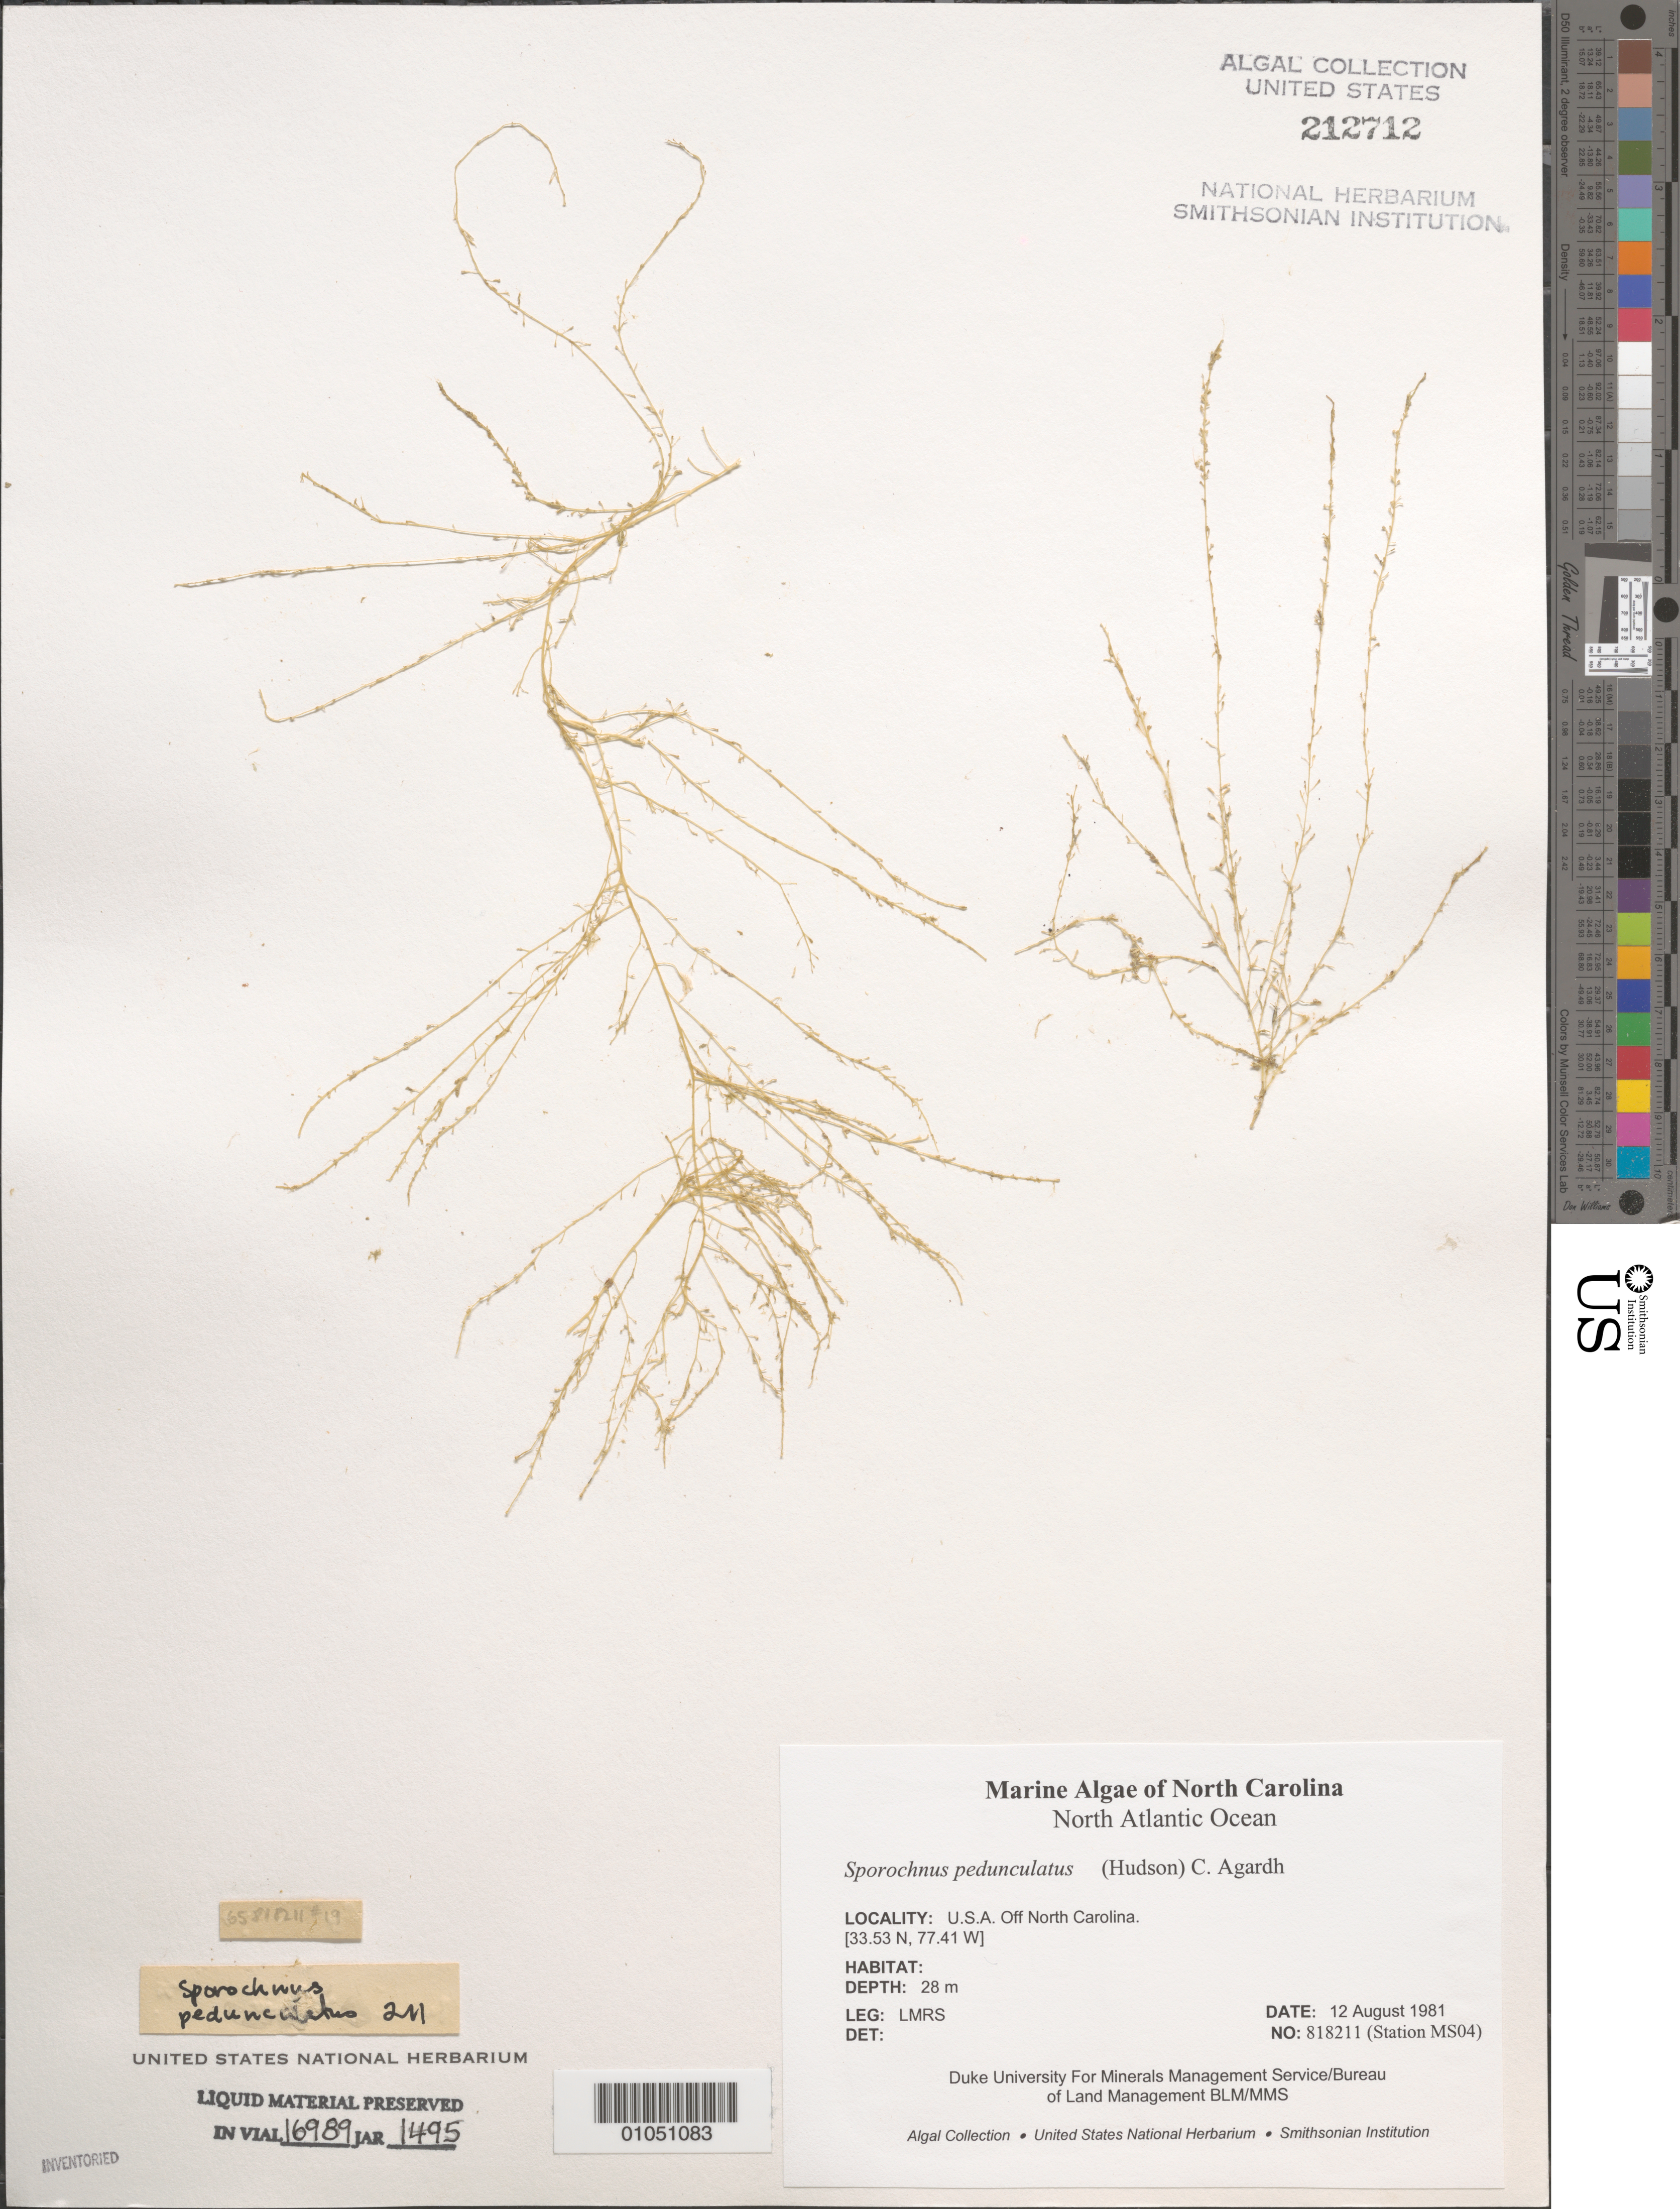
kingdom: Chromista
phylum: Ochrophyta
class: Phaeophyceae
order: Sporochnales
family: Sporochnaceae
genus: Sporochnus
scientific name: Sporochnus pedunculatus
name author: (Huds.) C. Agardh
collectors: LMRS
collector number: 818211 (Station MS04)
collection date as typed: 12 Aug 1981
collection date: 1981-08-12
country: United States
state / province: North Carolina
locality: North Atlantic Ocean off North Carolina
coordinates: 33.53 N, 77.41 W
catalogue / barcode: US 212712